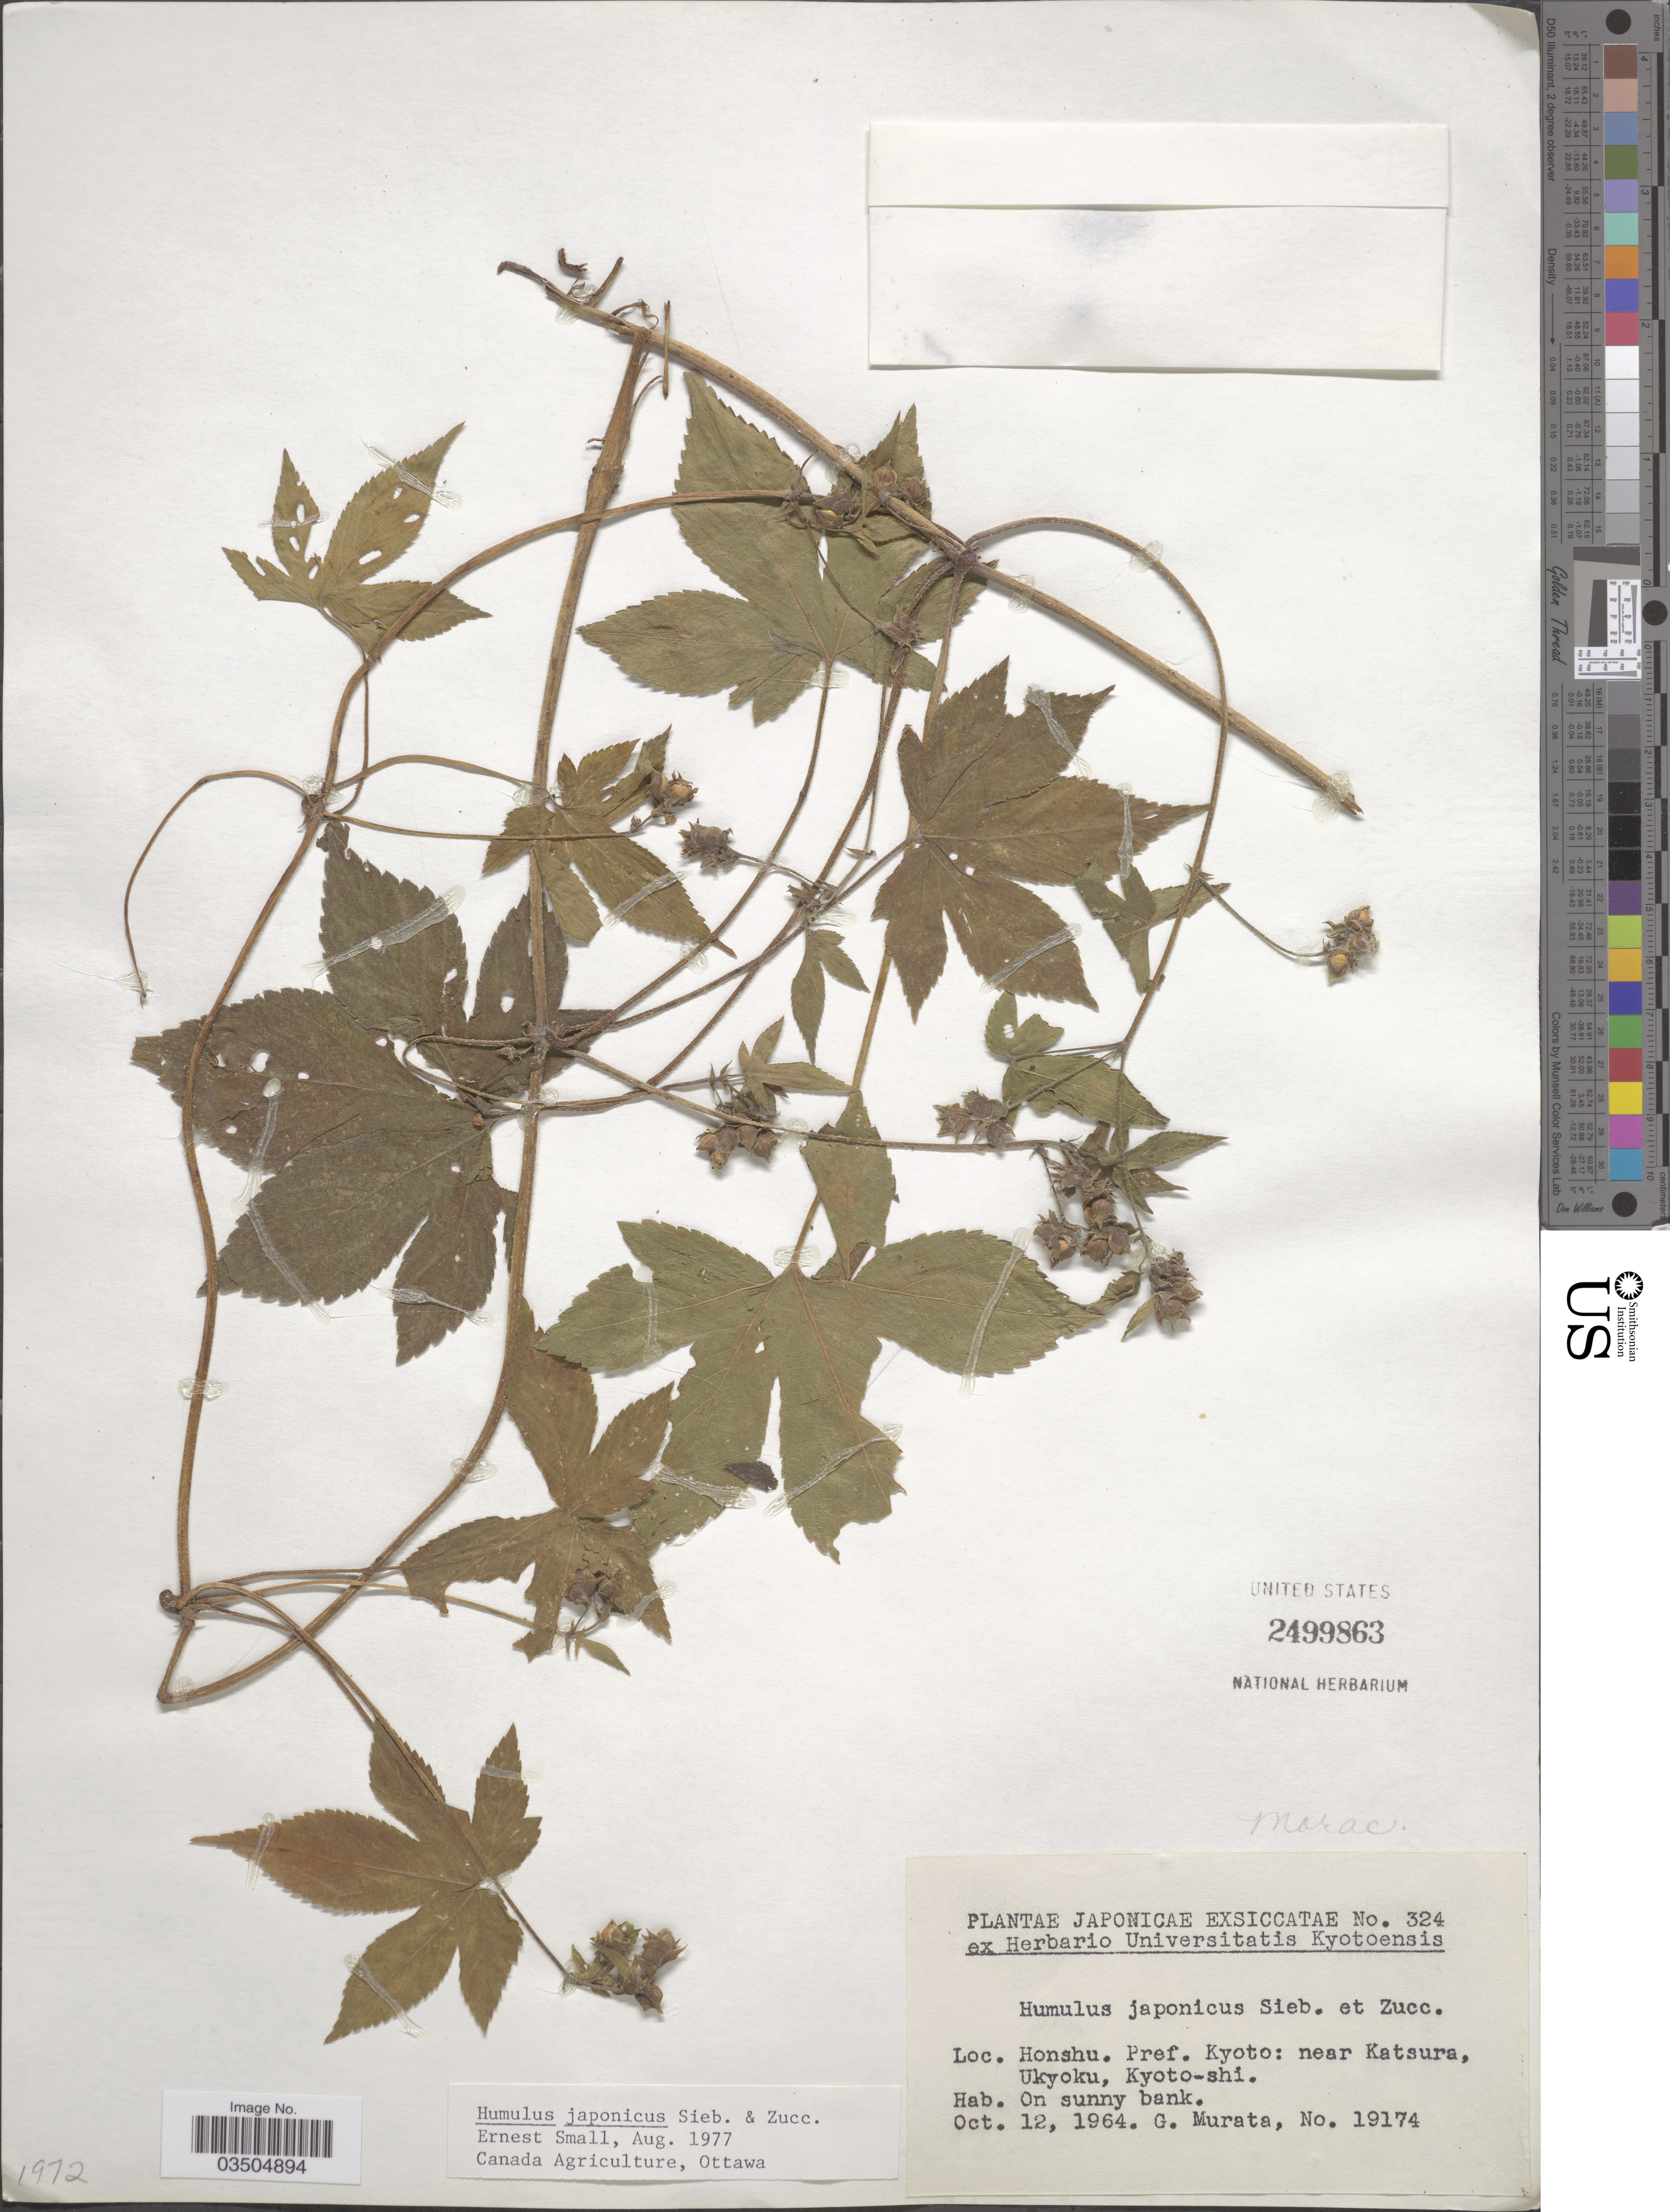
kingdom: Plantae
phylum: Tracheophyta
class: Magnoliopsida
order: Rosales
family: Cannabaceae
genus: Humulus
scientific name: Humulus japonicus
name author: Siebold & Zucc.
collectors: G. Murata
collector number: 19174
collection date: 1964-10-12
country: Japan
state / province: Kyoto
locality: Honshu. Pref. Kyoto: near Katsura, Ukyoku, Kyoto-shi.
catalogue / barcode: US 2499863